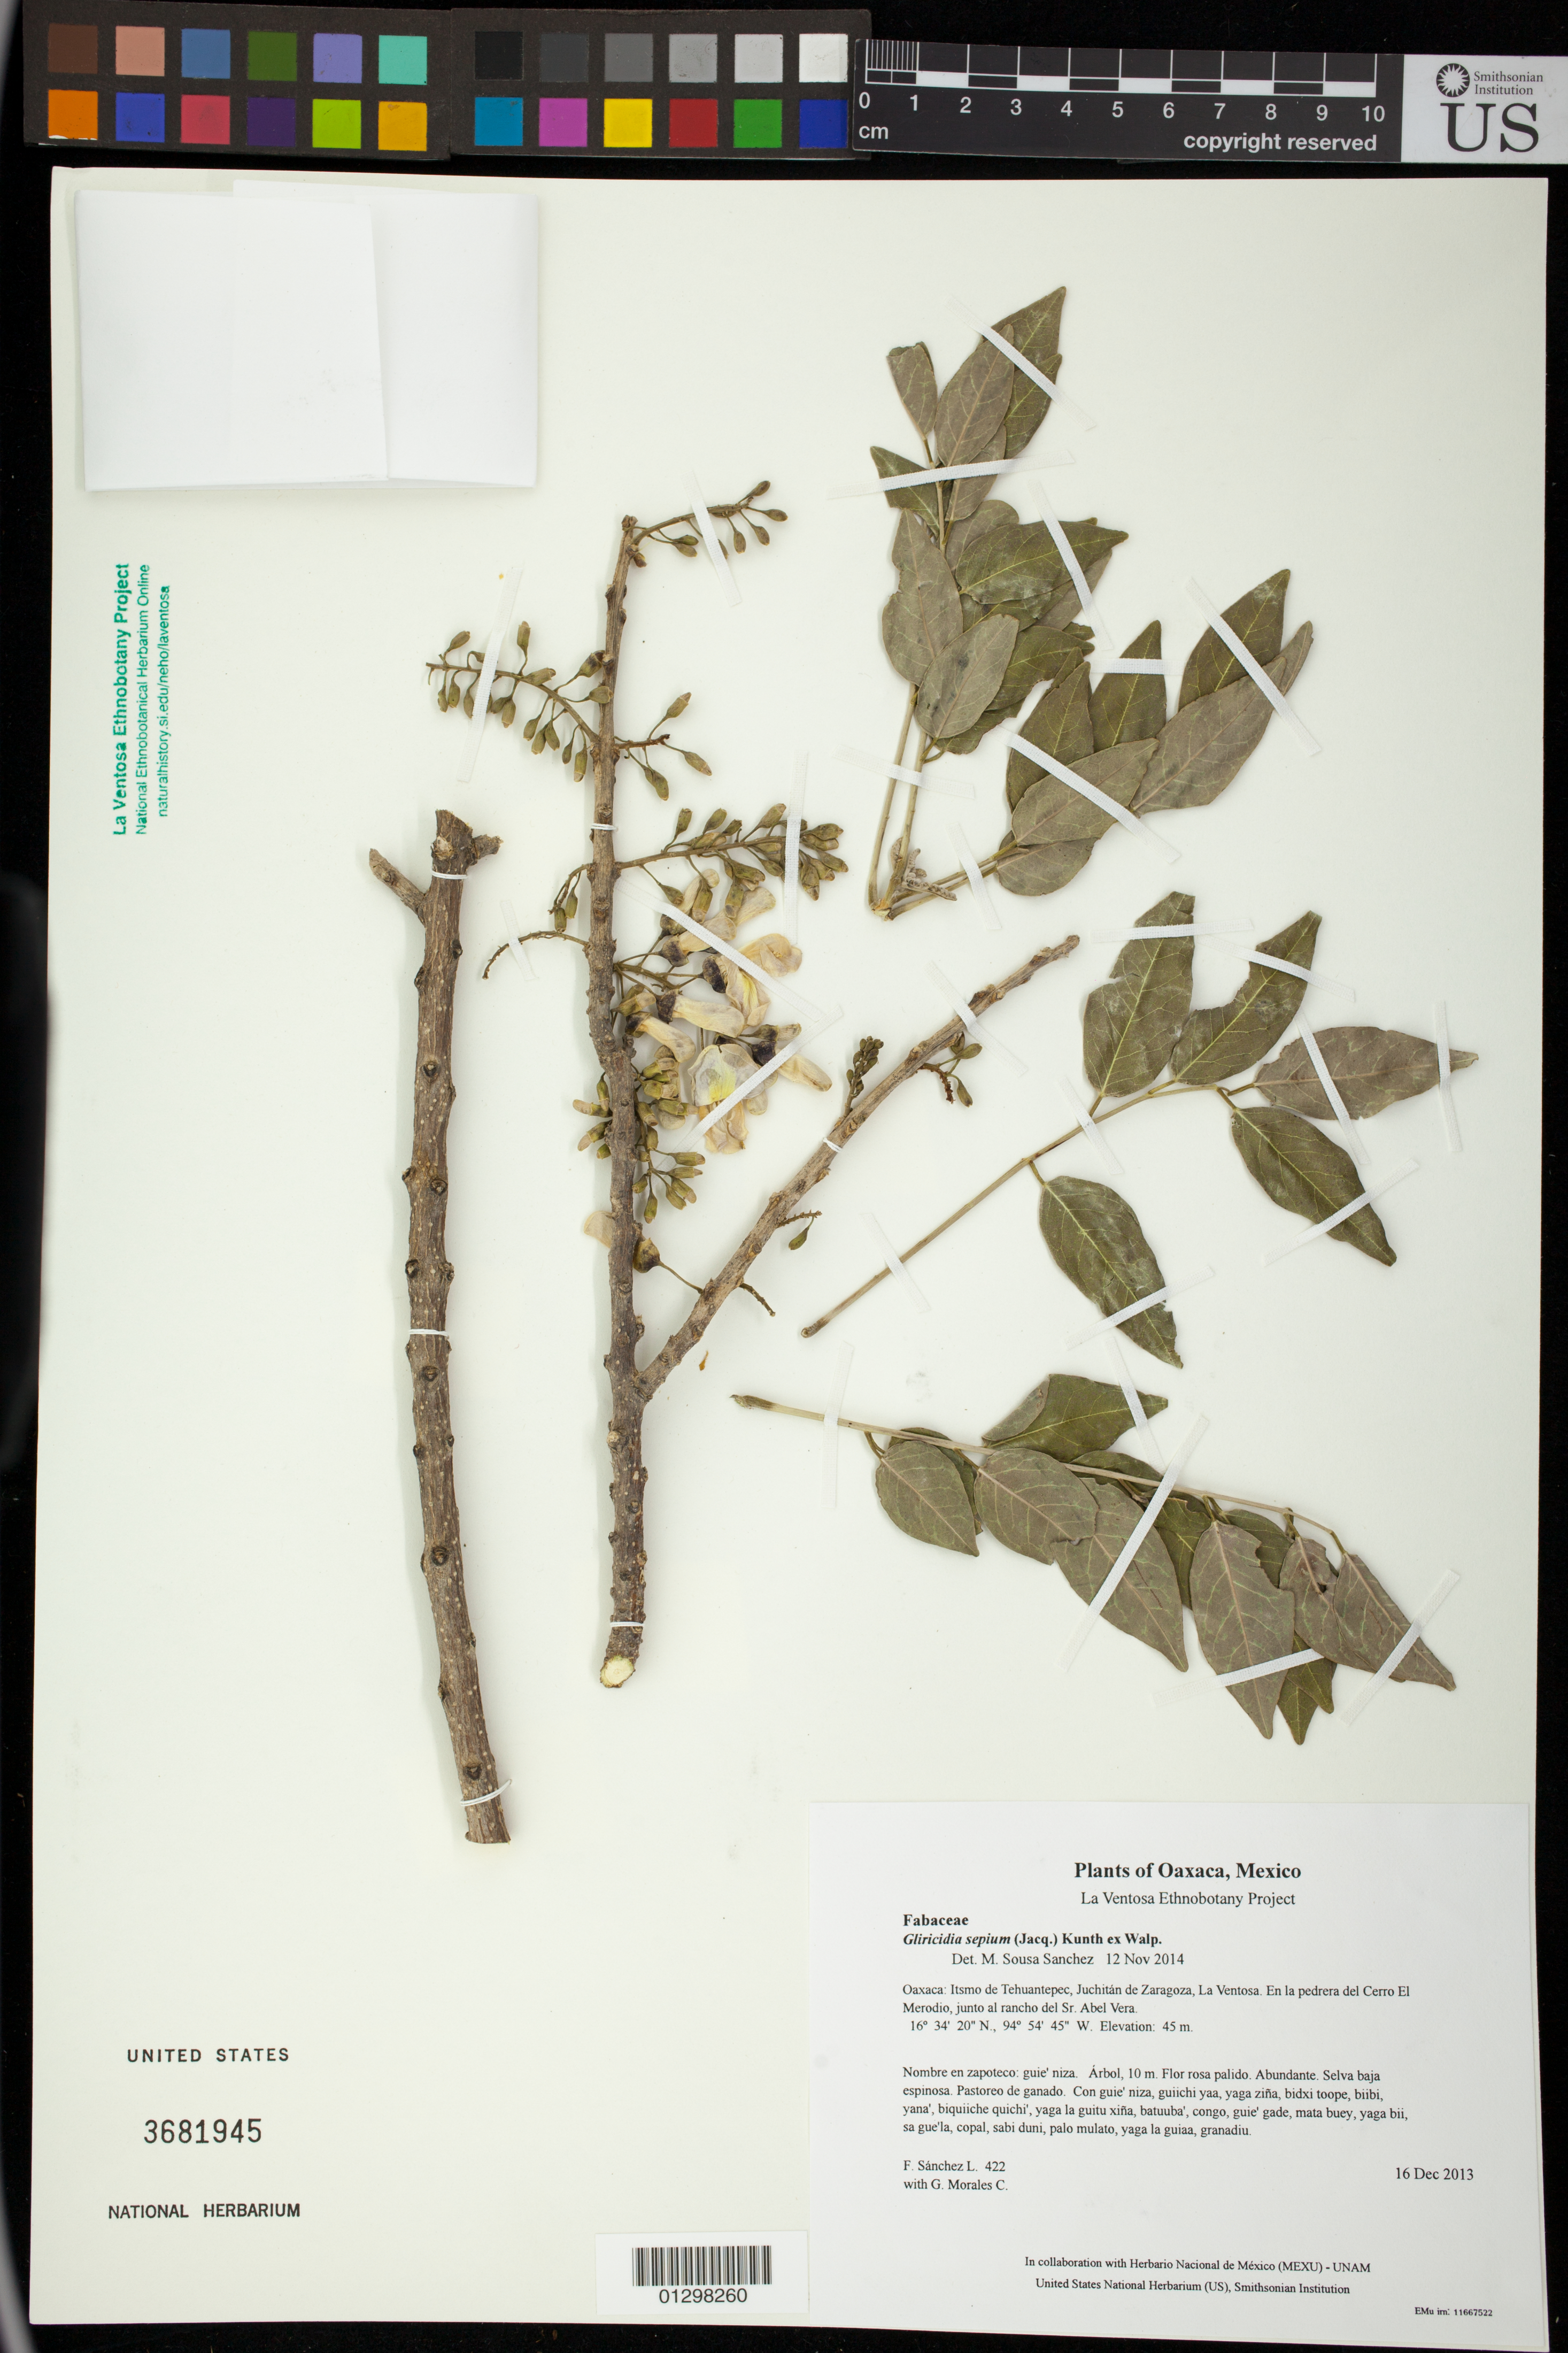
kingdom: Plantae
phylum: Tracheophyta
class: Magnoliopsida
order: Fabales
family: Fabaceae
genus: Gliricidia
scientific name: Gliricidia sepium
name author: (Jacq.) Kunth ex Walp.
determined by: Sousa S., Mario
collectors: F. Sánchez L. & G. Morales C.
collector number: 422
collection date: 2013-12-16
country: Mexico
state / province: Oaxaca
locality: Itsmo de Tehuantepec, Juchitán de Zaragoza, La Ventosa. En la pedrera del Cerro El Merodio, junto al rancho del Sr. Abel Vera.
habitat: Selva baja espinosa. Pastoreo de ganado.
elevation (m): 45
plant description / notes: JEBOT, MEXU, SERO, US; Yaga. 10 m. Guie' rosa naté. Stale.; madrecacao, cacahuananche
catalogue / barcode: US 3681945